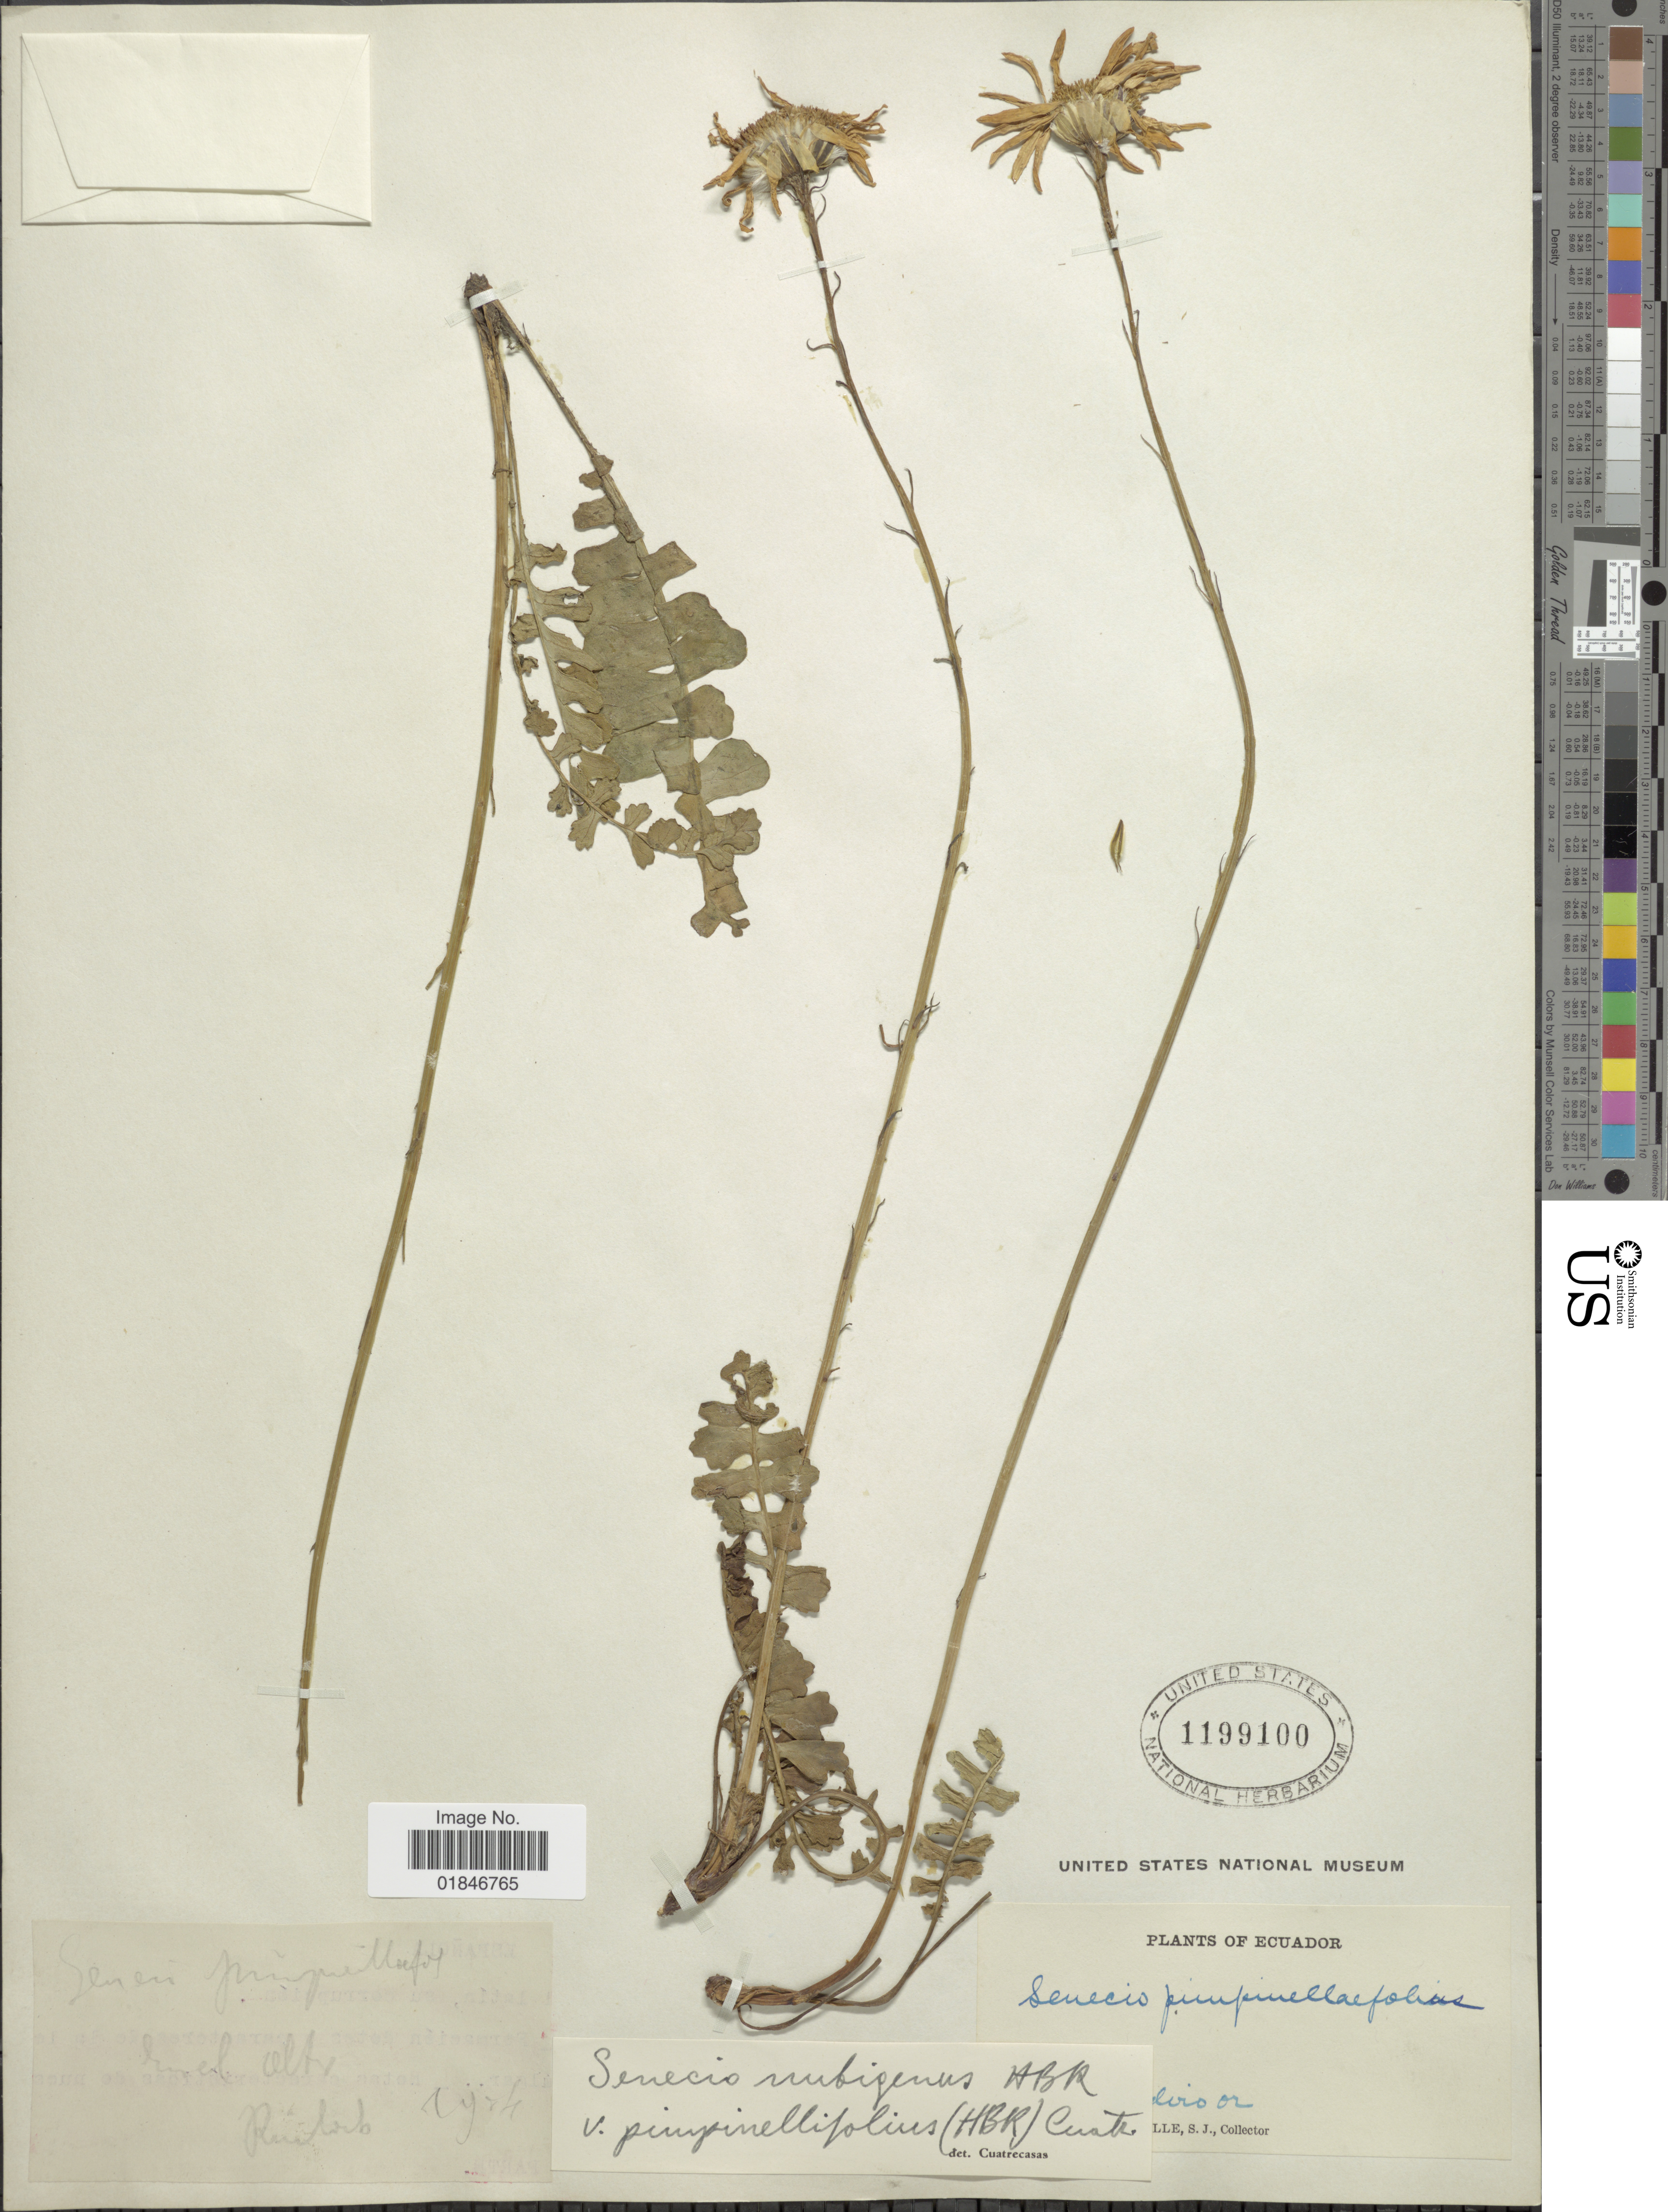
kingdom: Plantae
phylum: Tracheophyta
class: Magnoliopsida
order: Asterales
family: Asteraceae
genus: Dorobaea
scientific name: Dorobaea pimpinellifolia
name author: (Kunth) B. Nord.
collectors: S. Mille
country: Ecuador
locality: Ecuador. [illegible text]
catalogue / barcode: US 1199100